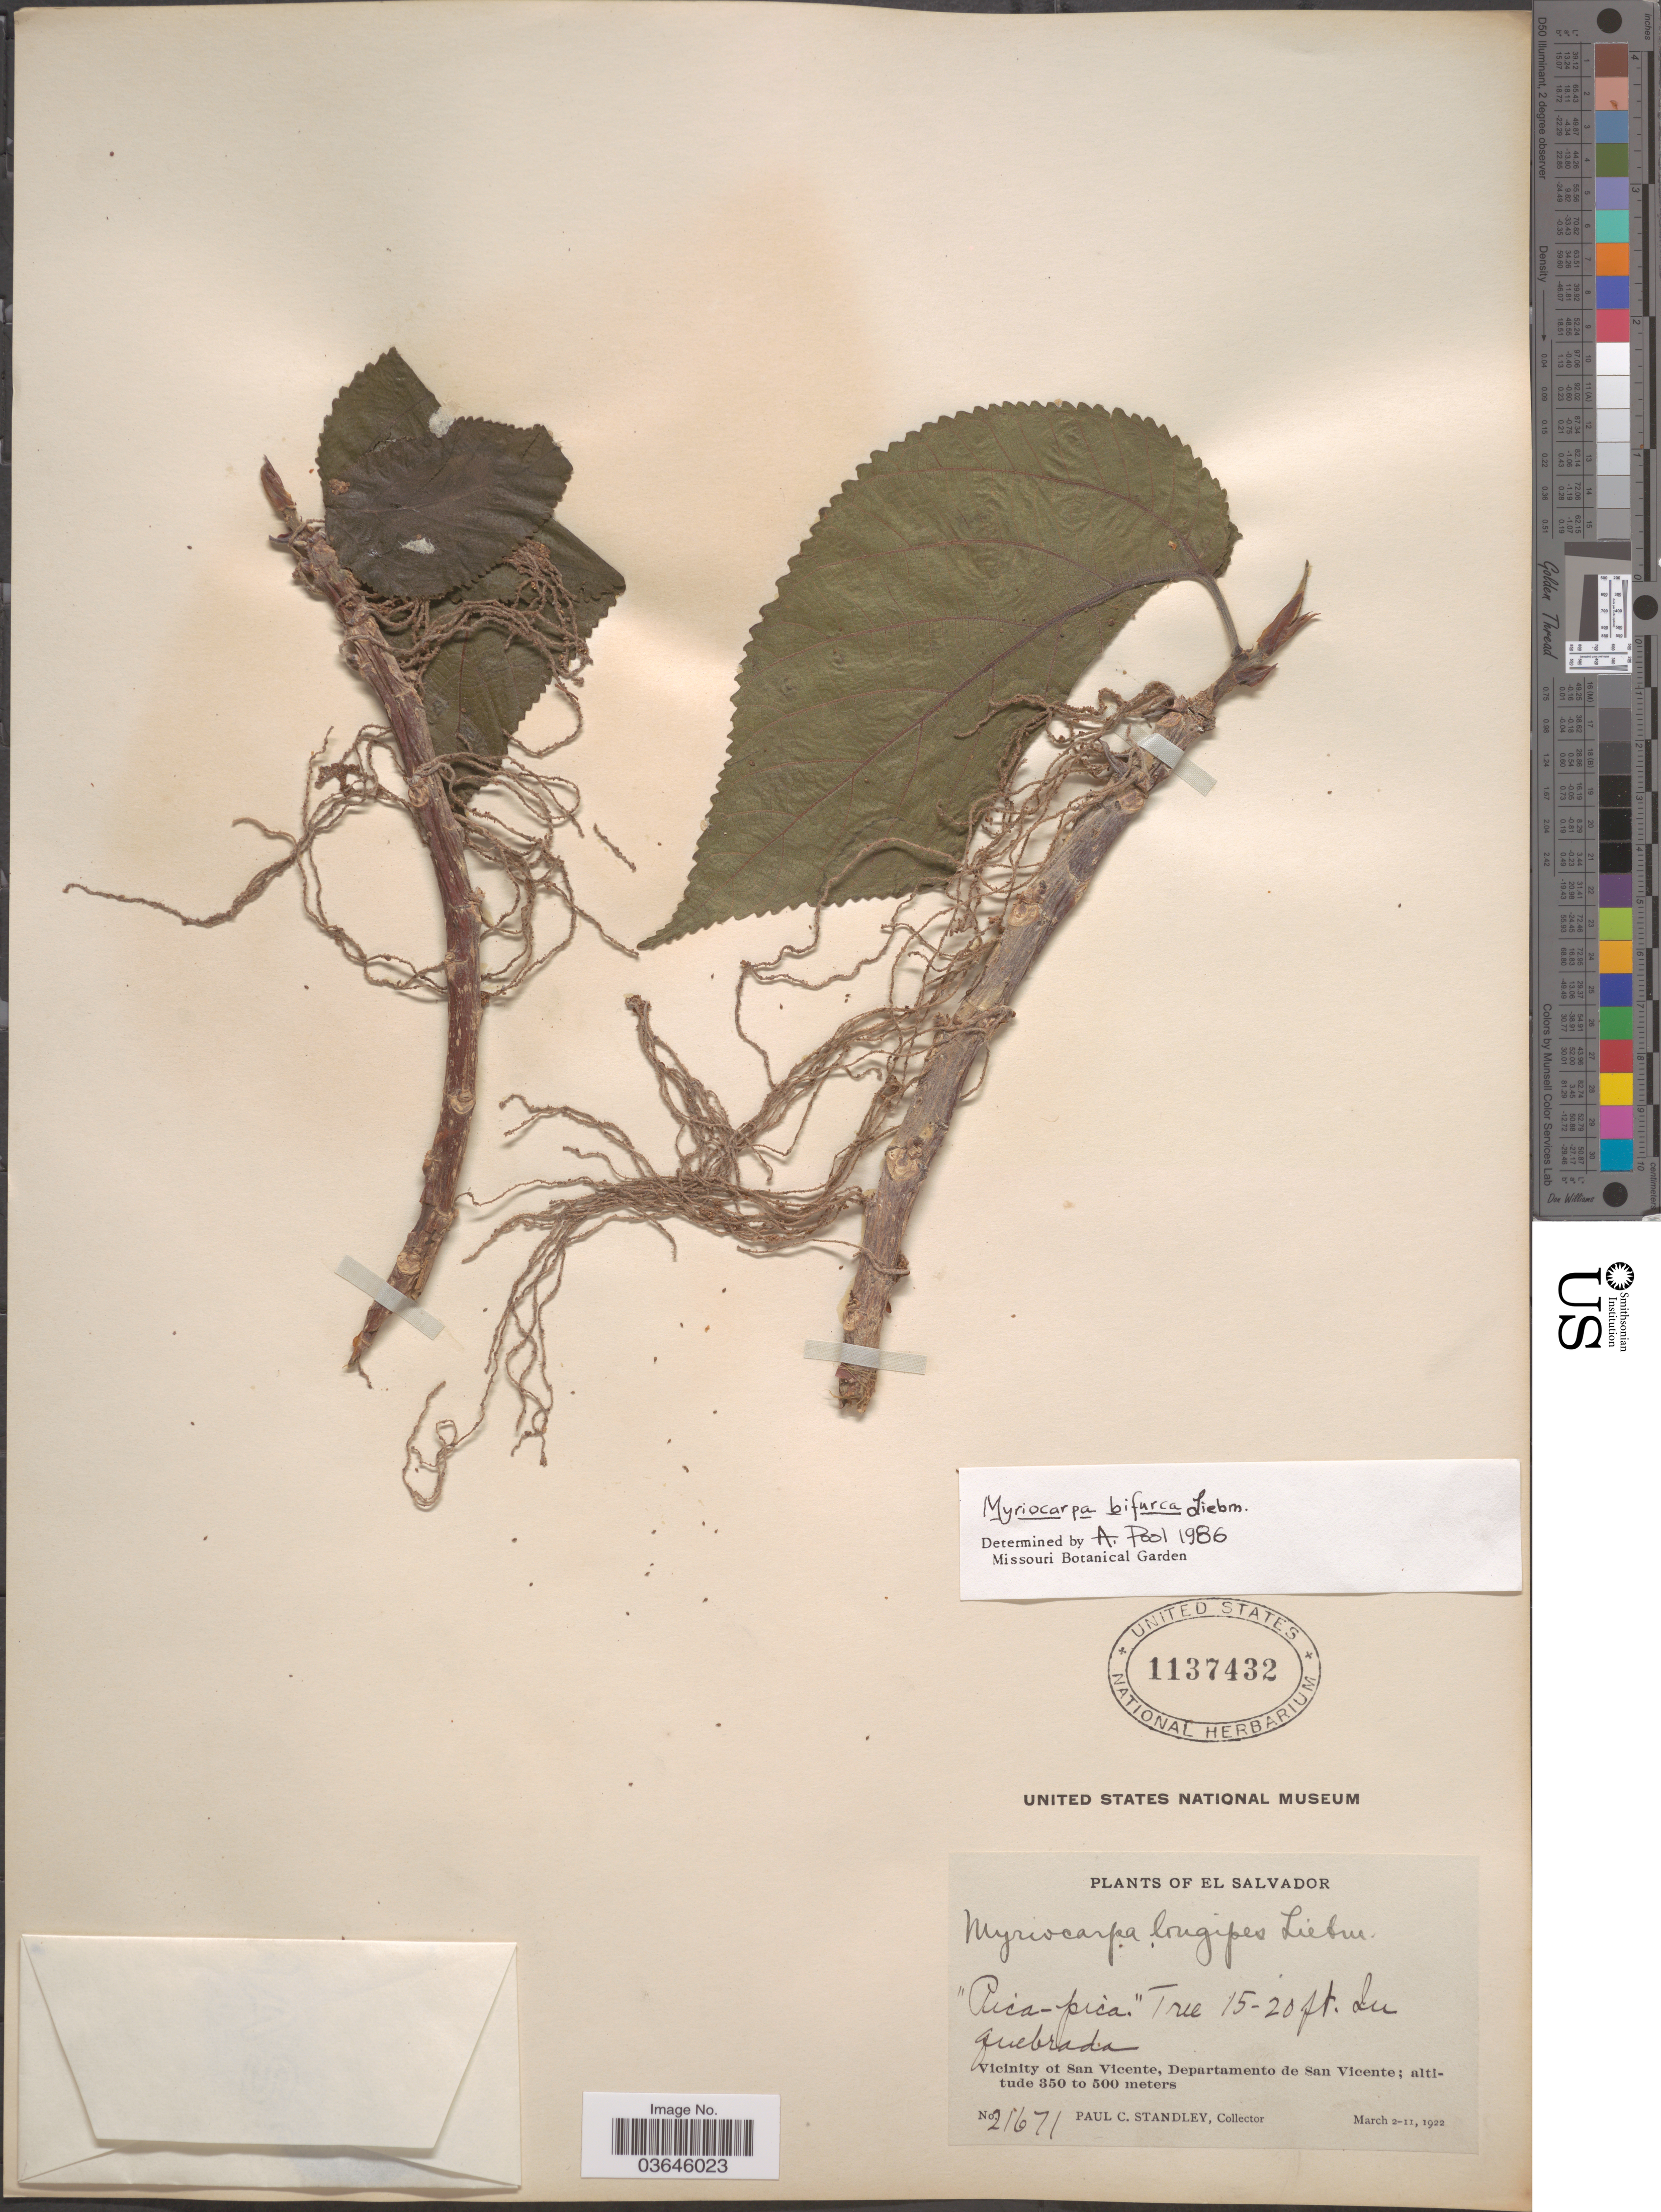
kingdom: Plantae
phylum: Tracheophyta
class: Magnoliopsida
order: Rosales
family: Urticaceae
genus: Myriocarpa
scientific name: Myriocarpa bifurca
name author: Liebm.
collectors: P. C. Standley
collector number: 21671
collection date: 1922-03-02/1922-03-11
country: El Salvador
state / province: San Vincente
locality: Quebrada. Vicinity of San Vicente, Departamento de San Vicente.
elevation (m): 350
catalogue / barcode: US 1137432